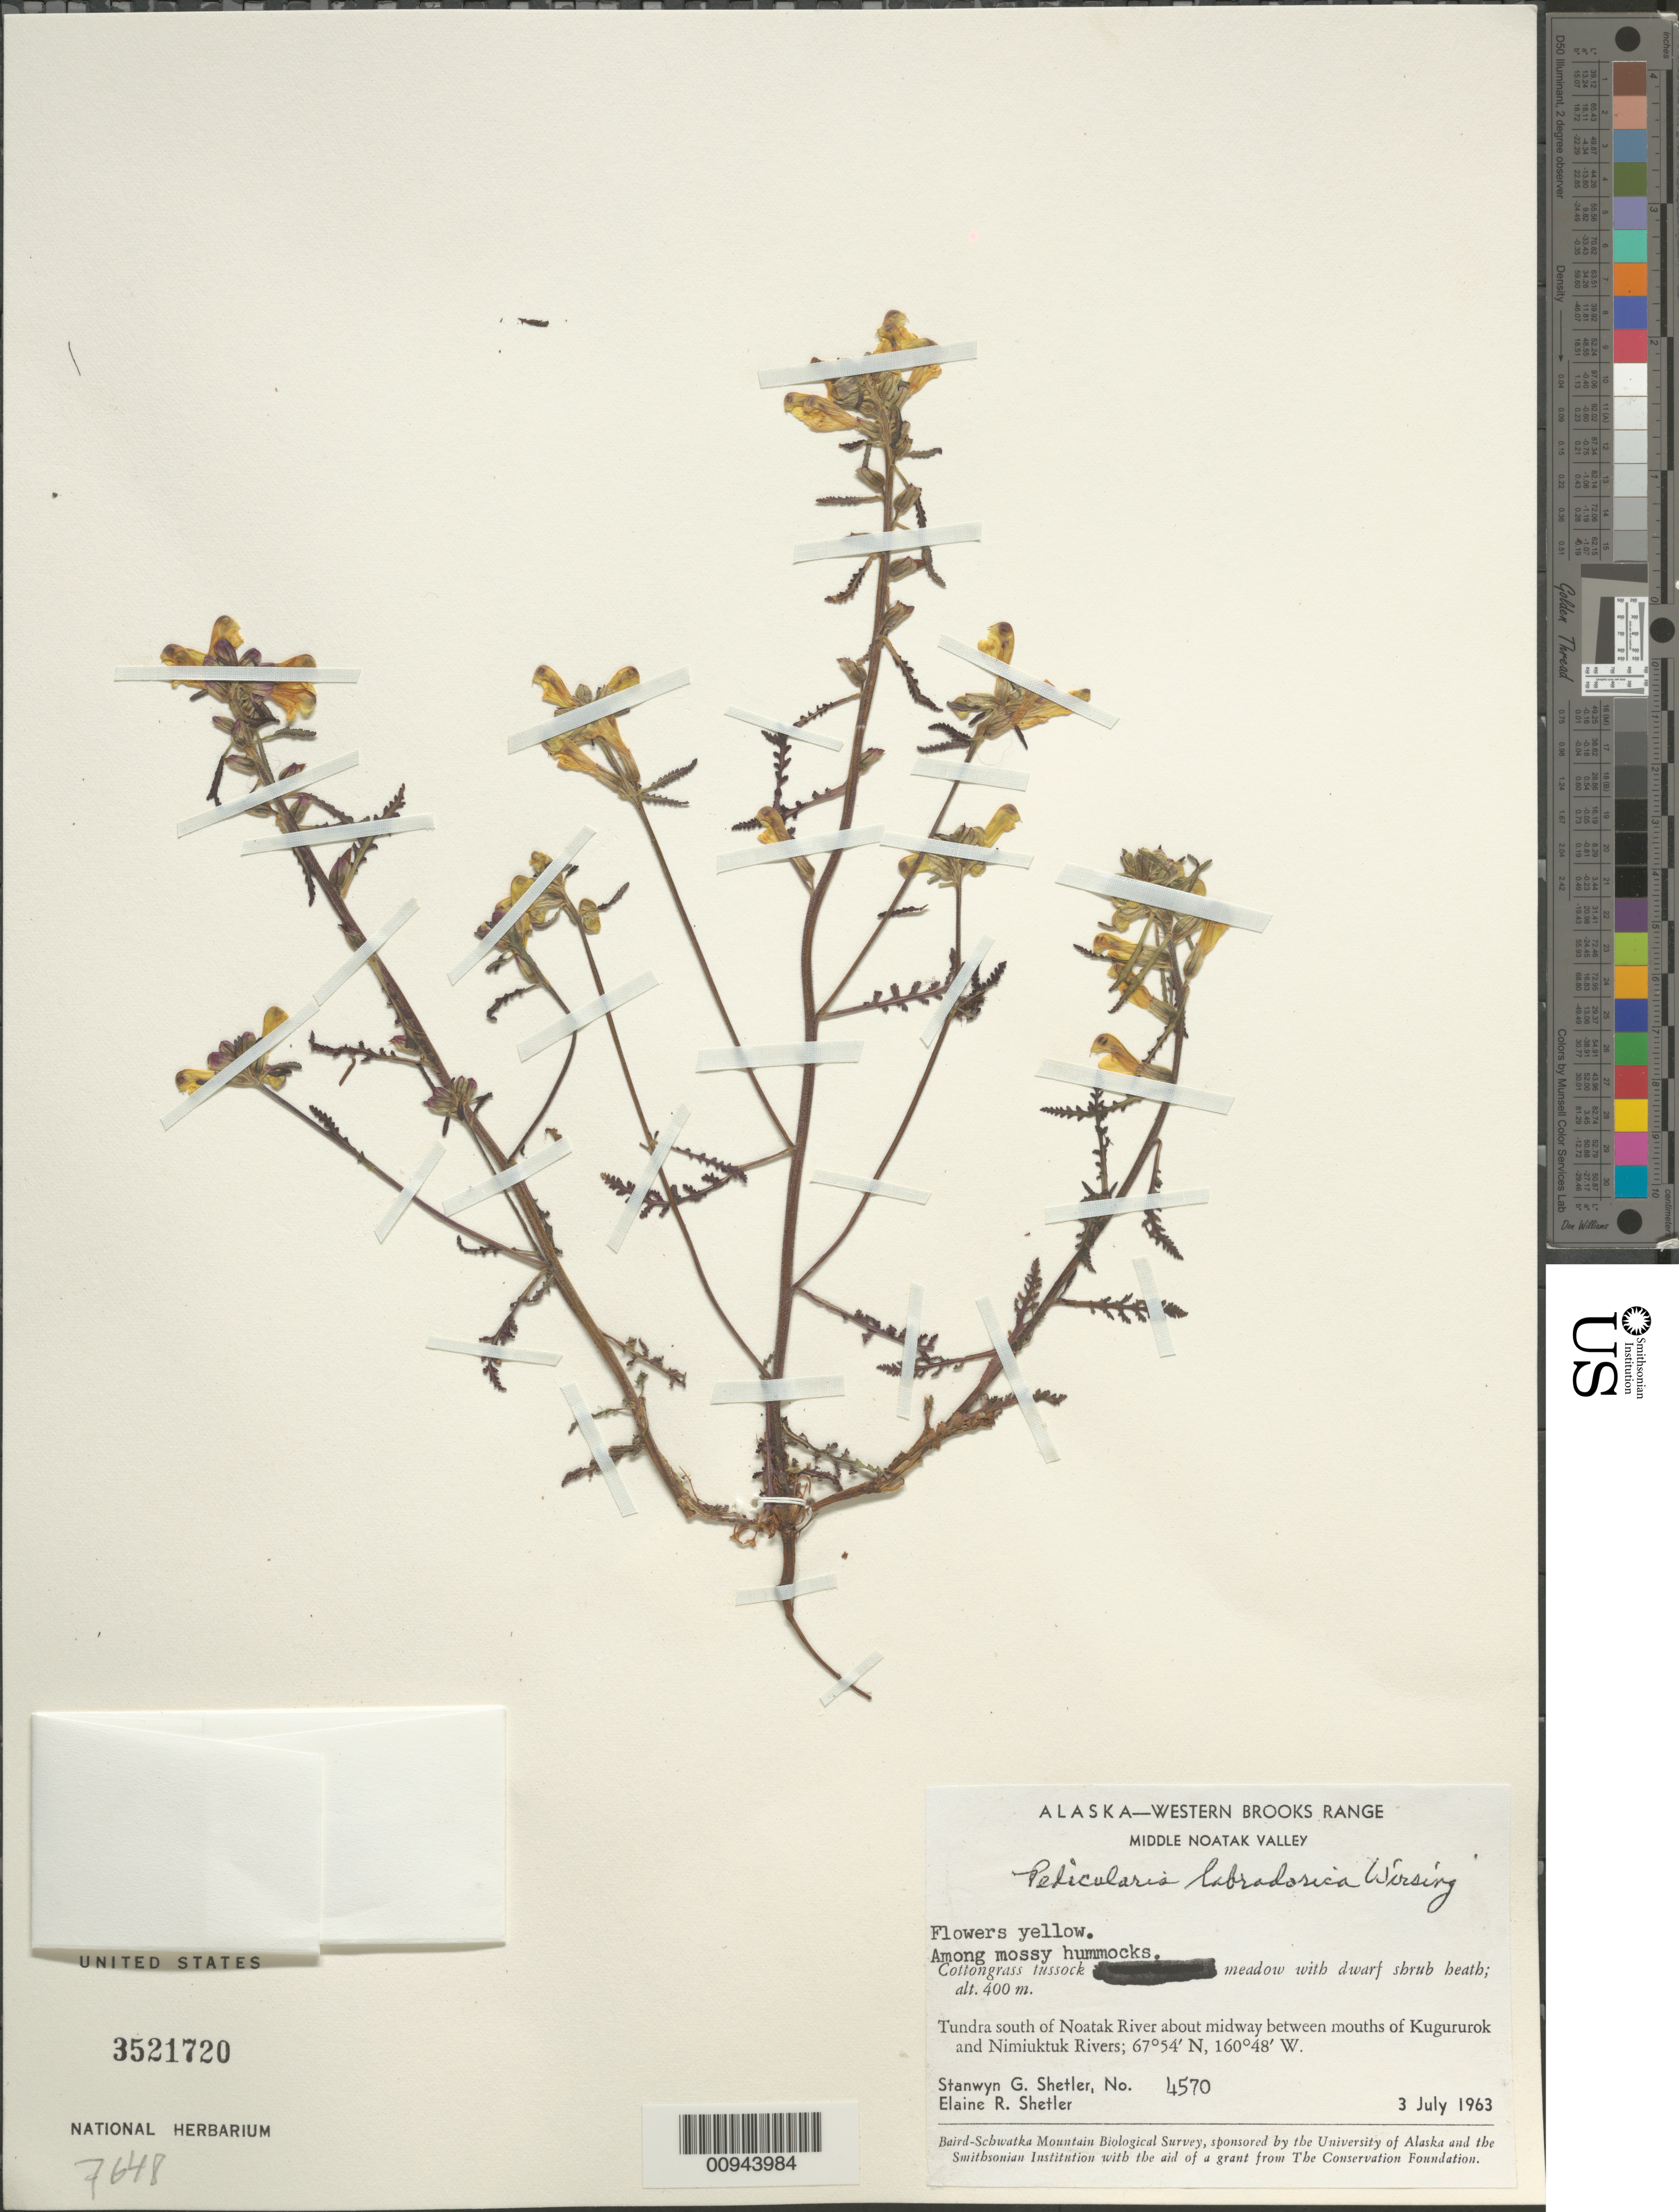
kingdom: Plantae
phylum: Tracheophyta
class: Magnoliopsida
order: Lamiales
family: Orobanchaceae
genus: Pedicularis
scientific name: Pedicularis labradorica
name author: Wirsing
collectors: S. Shetler & E. R. Shetler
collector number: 4570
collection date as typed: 03 Jul 1963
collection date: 1963-07-03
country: United States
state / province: Alaska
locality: S of Noatak River about midway between mouths of Kugururok and Nimiuktuk Rivers. Western Brooks Range, Middle Noatak Valley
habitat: Tundra. Among mossy hummocks. Cottongrass tussock meadow with dwarf shrub heath.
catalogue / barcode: US 3521720